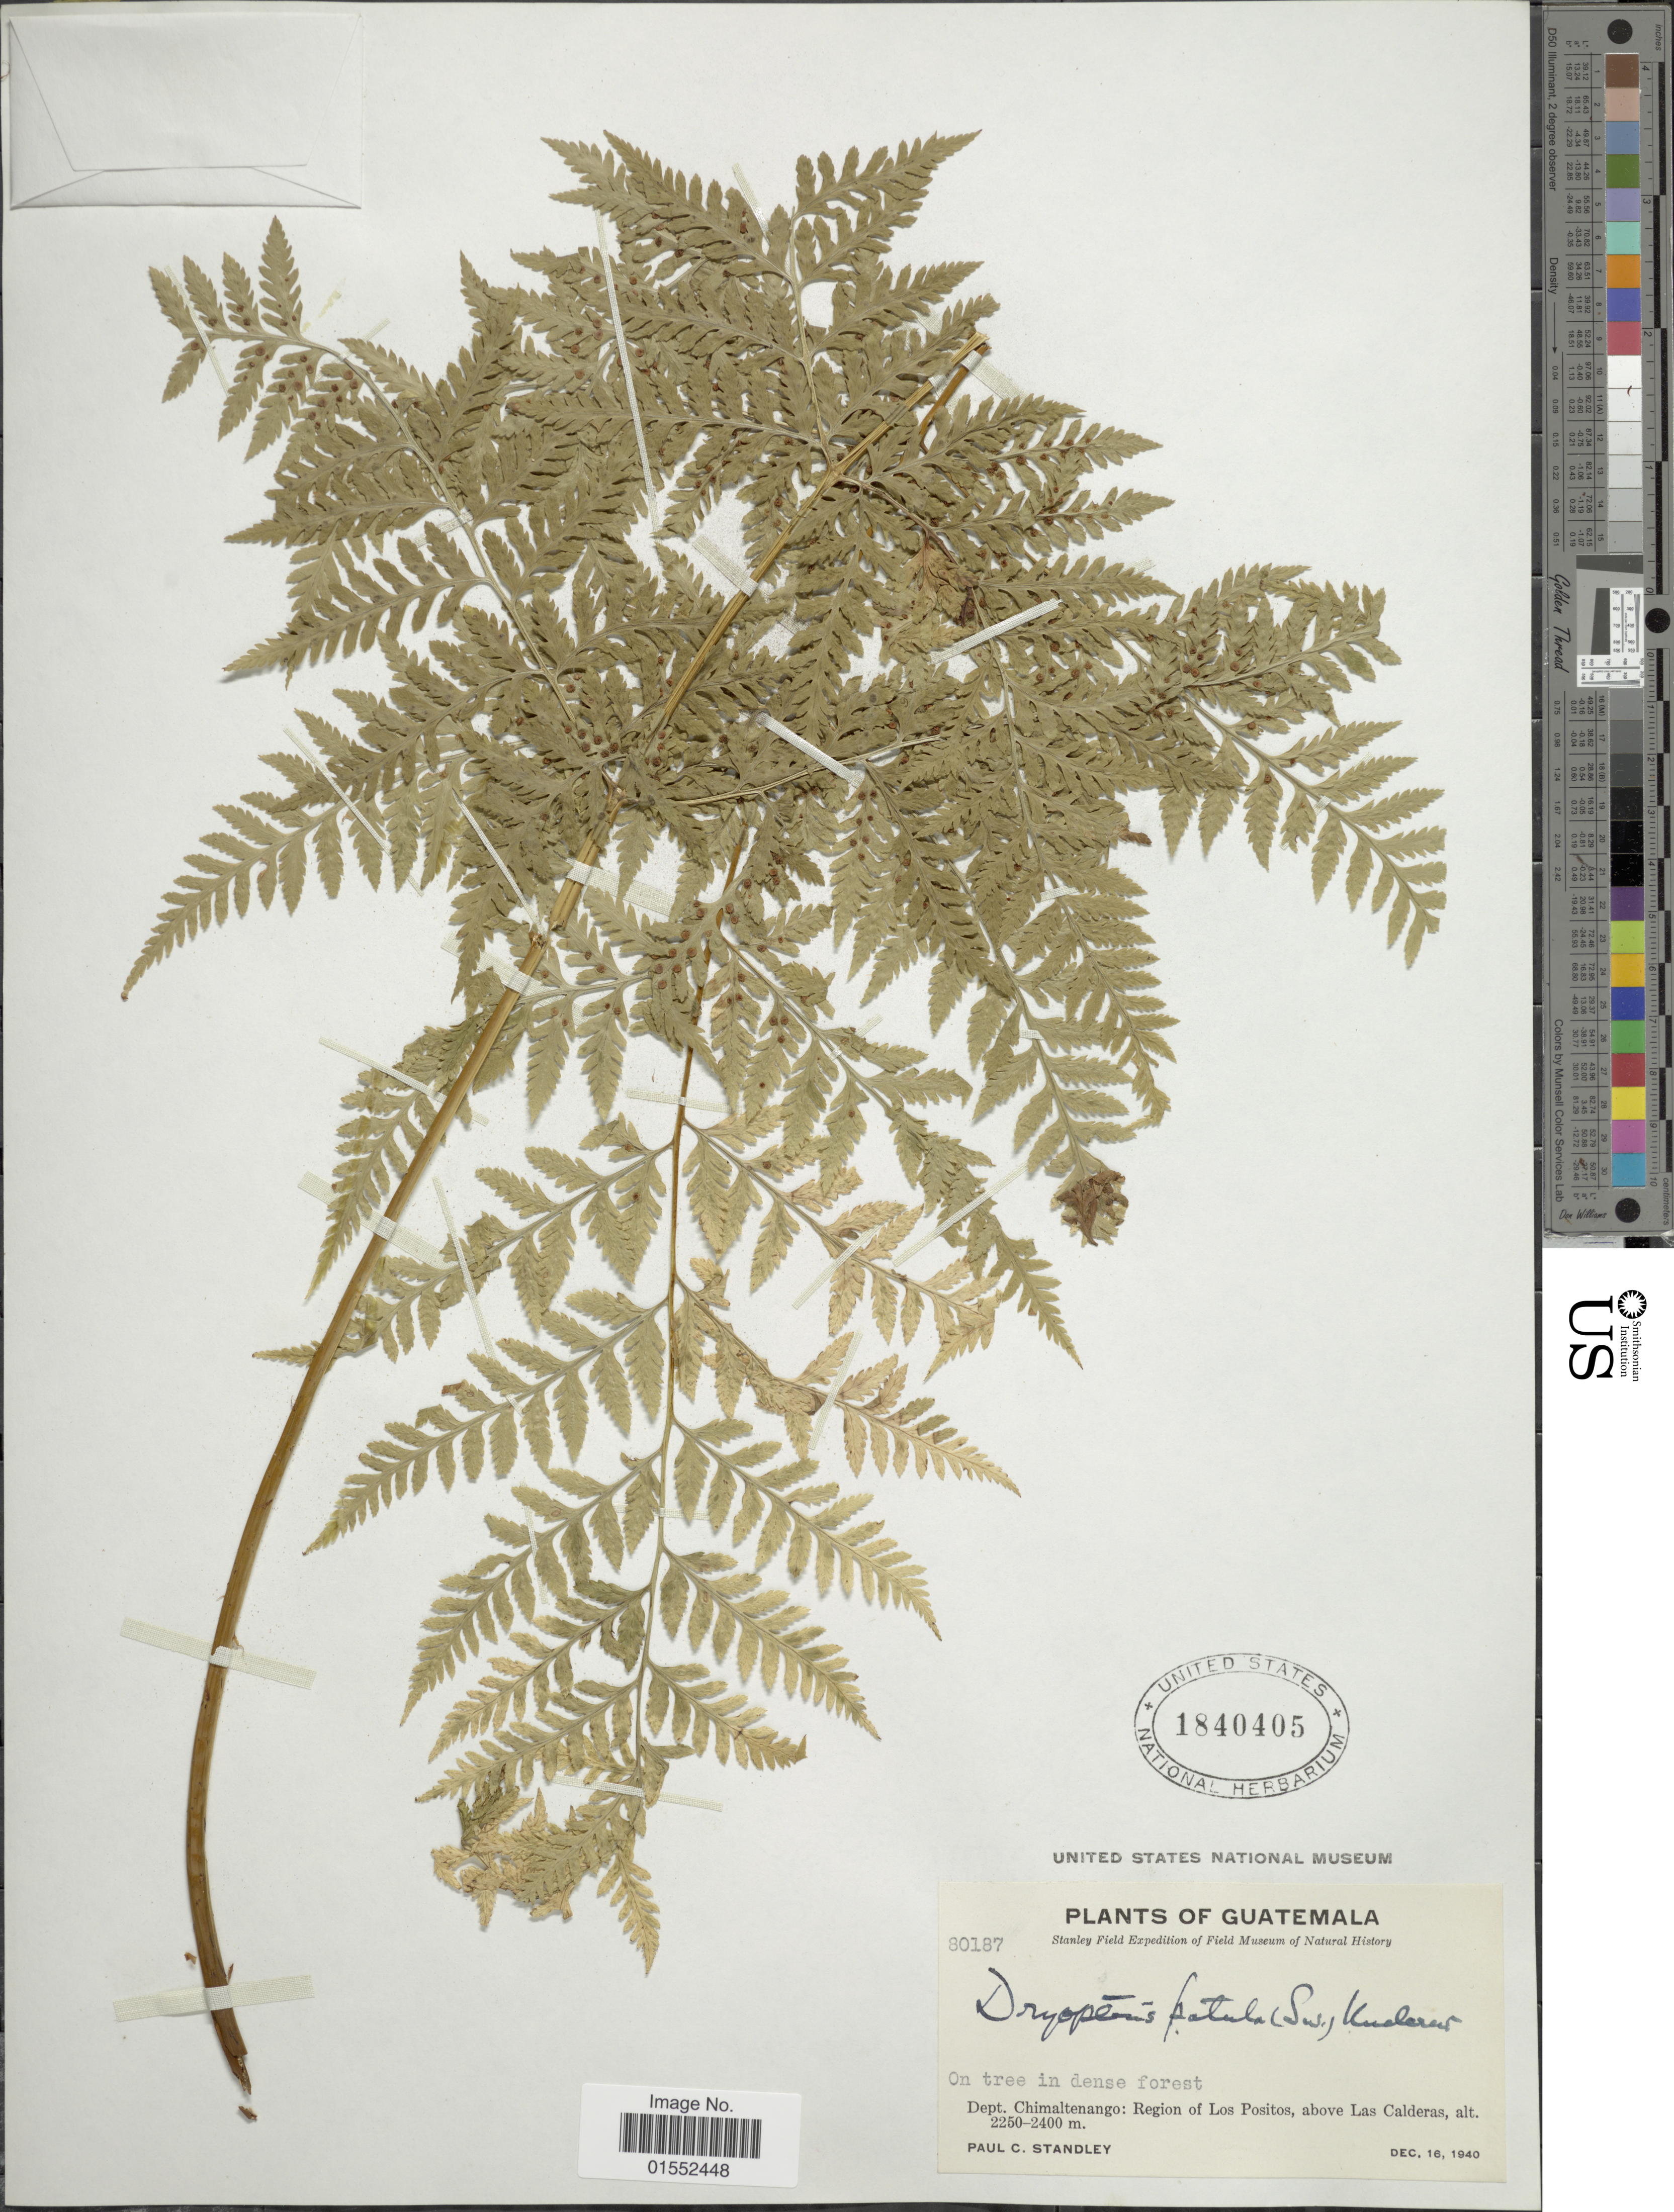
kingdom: Plantae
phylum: Tracheophyta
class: Polypodiopsida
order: Polypodiales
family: Dryopteridaceae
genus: Dryopteris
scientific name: Dryopteris patula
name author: (Sw.) Underw.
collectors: P. C. Standley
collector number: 80187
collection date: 1940-12-16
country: Guatemala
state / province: Chimaltenango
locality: Dept. Chimaltenango: Region of Los Positos, above Las Calderas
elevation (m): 2250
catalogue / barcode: US 1840405